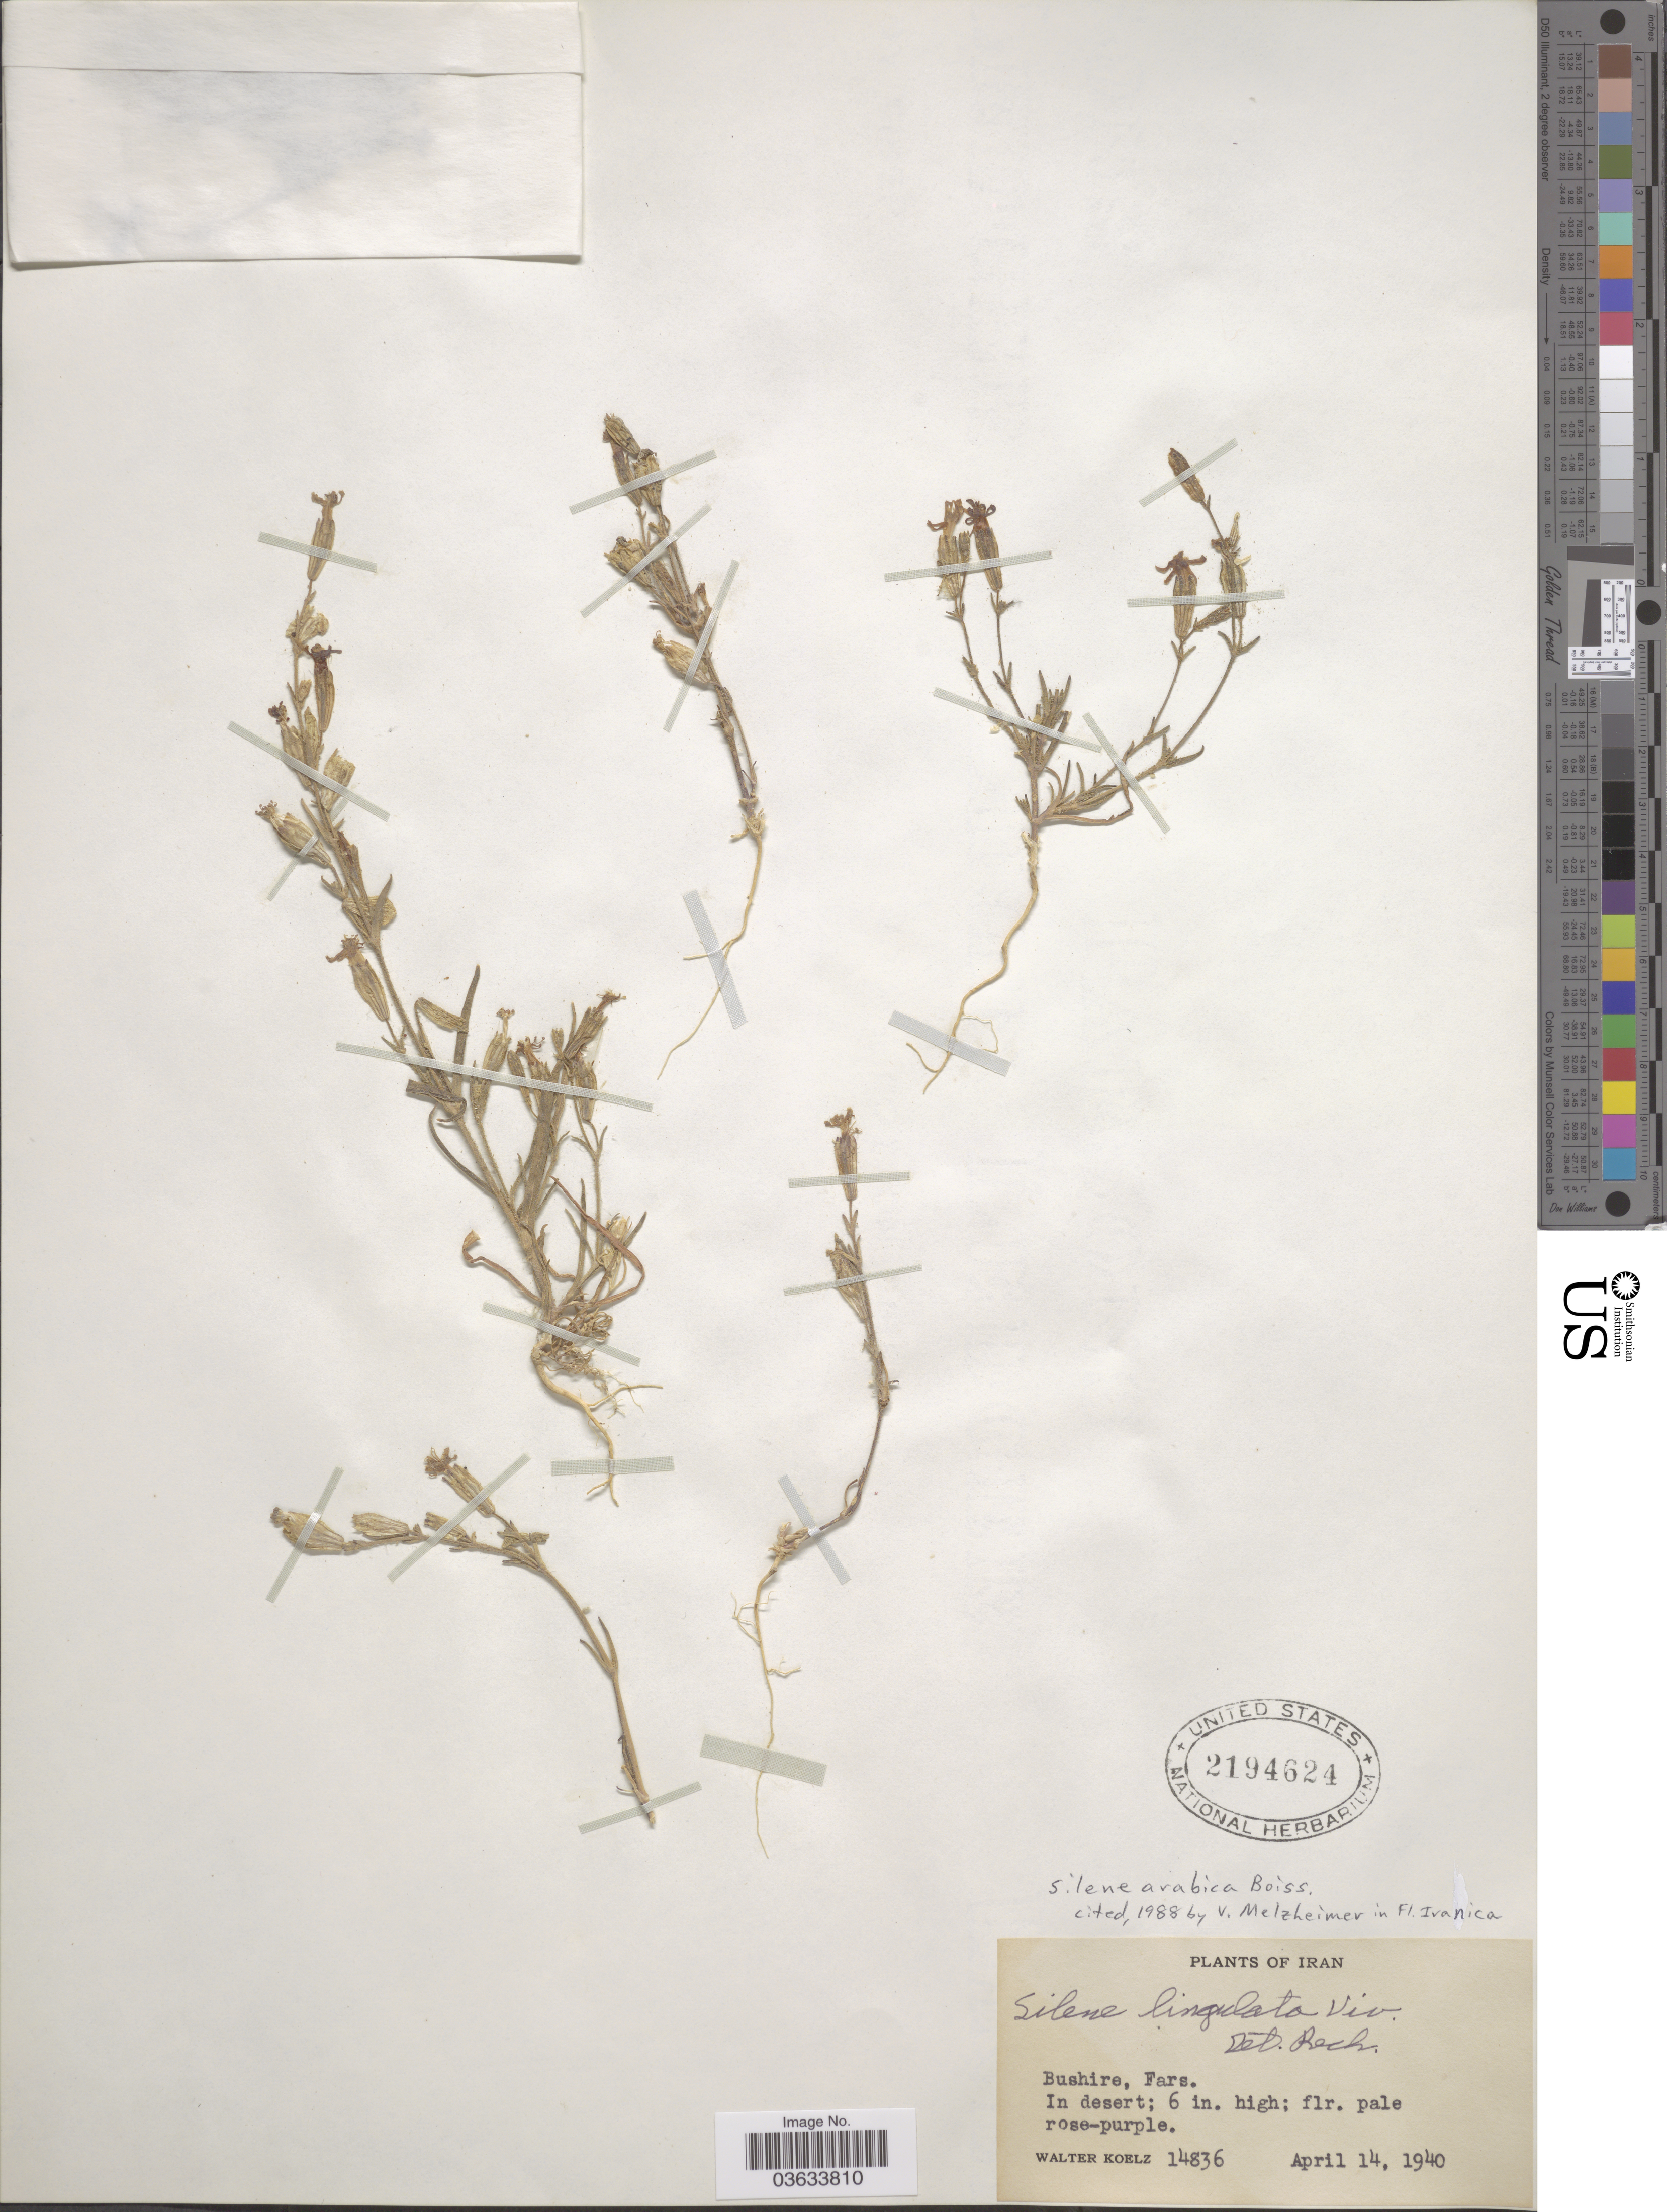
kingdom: Plantae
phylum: Tracheophyta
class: Magnoliopsida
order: Caryophyllales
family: Caryophyllaceae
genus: Silene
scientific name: Silene arabica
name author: Boiss.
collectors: W. N. Koelz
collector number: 14836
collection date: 1940-04-14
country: Iran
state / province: Fars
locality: Bushire.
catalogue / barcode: US 2194624